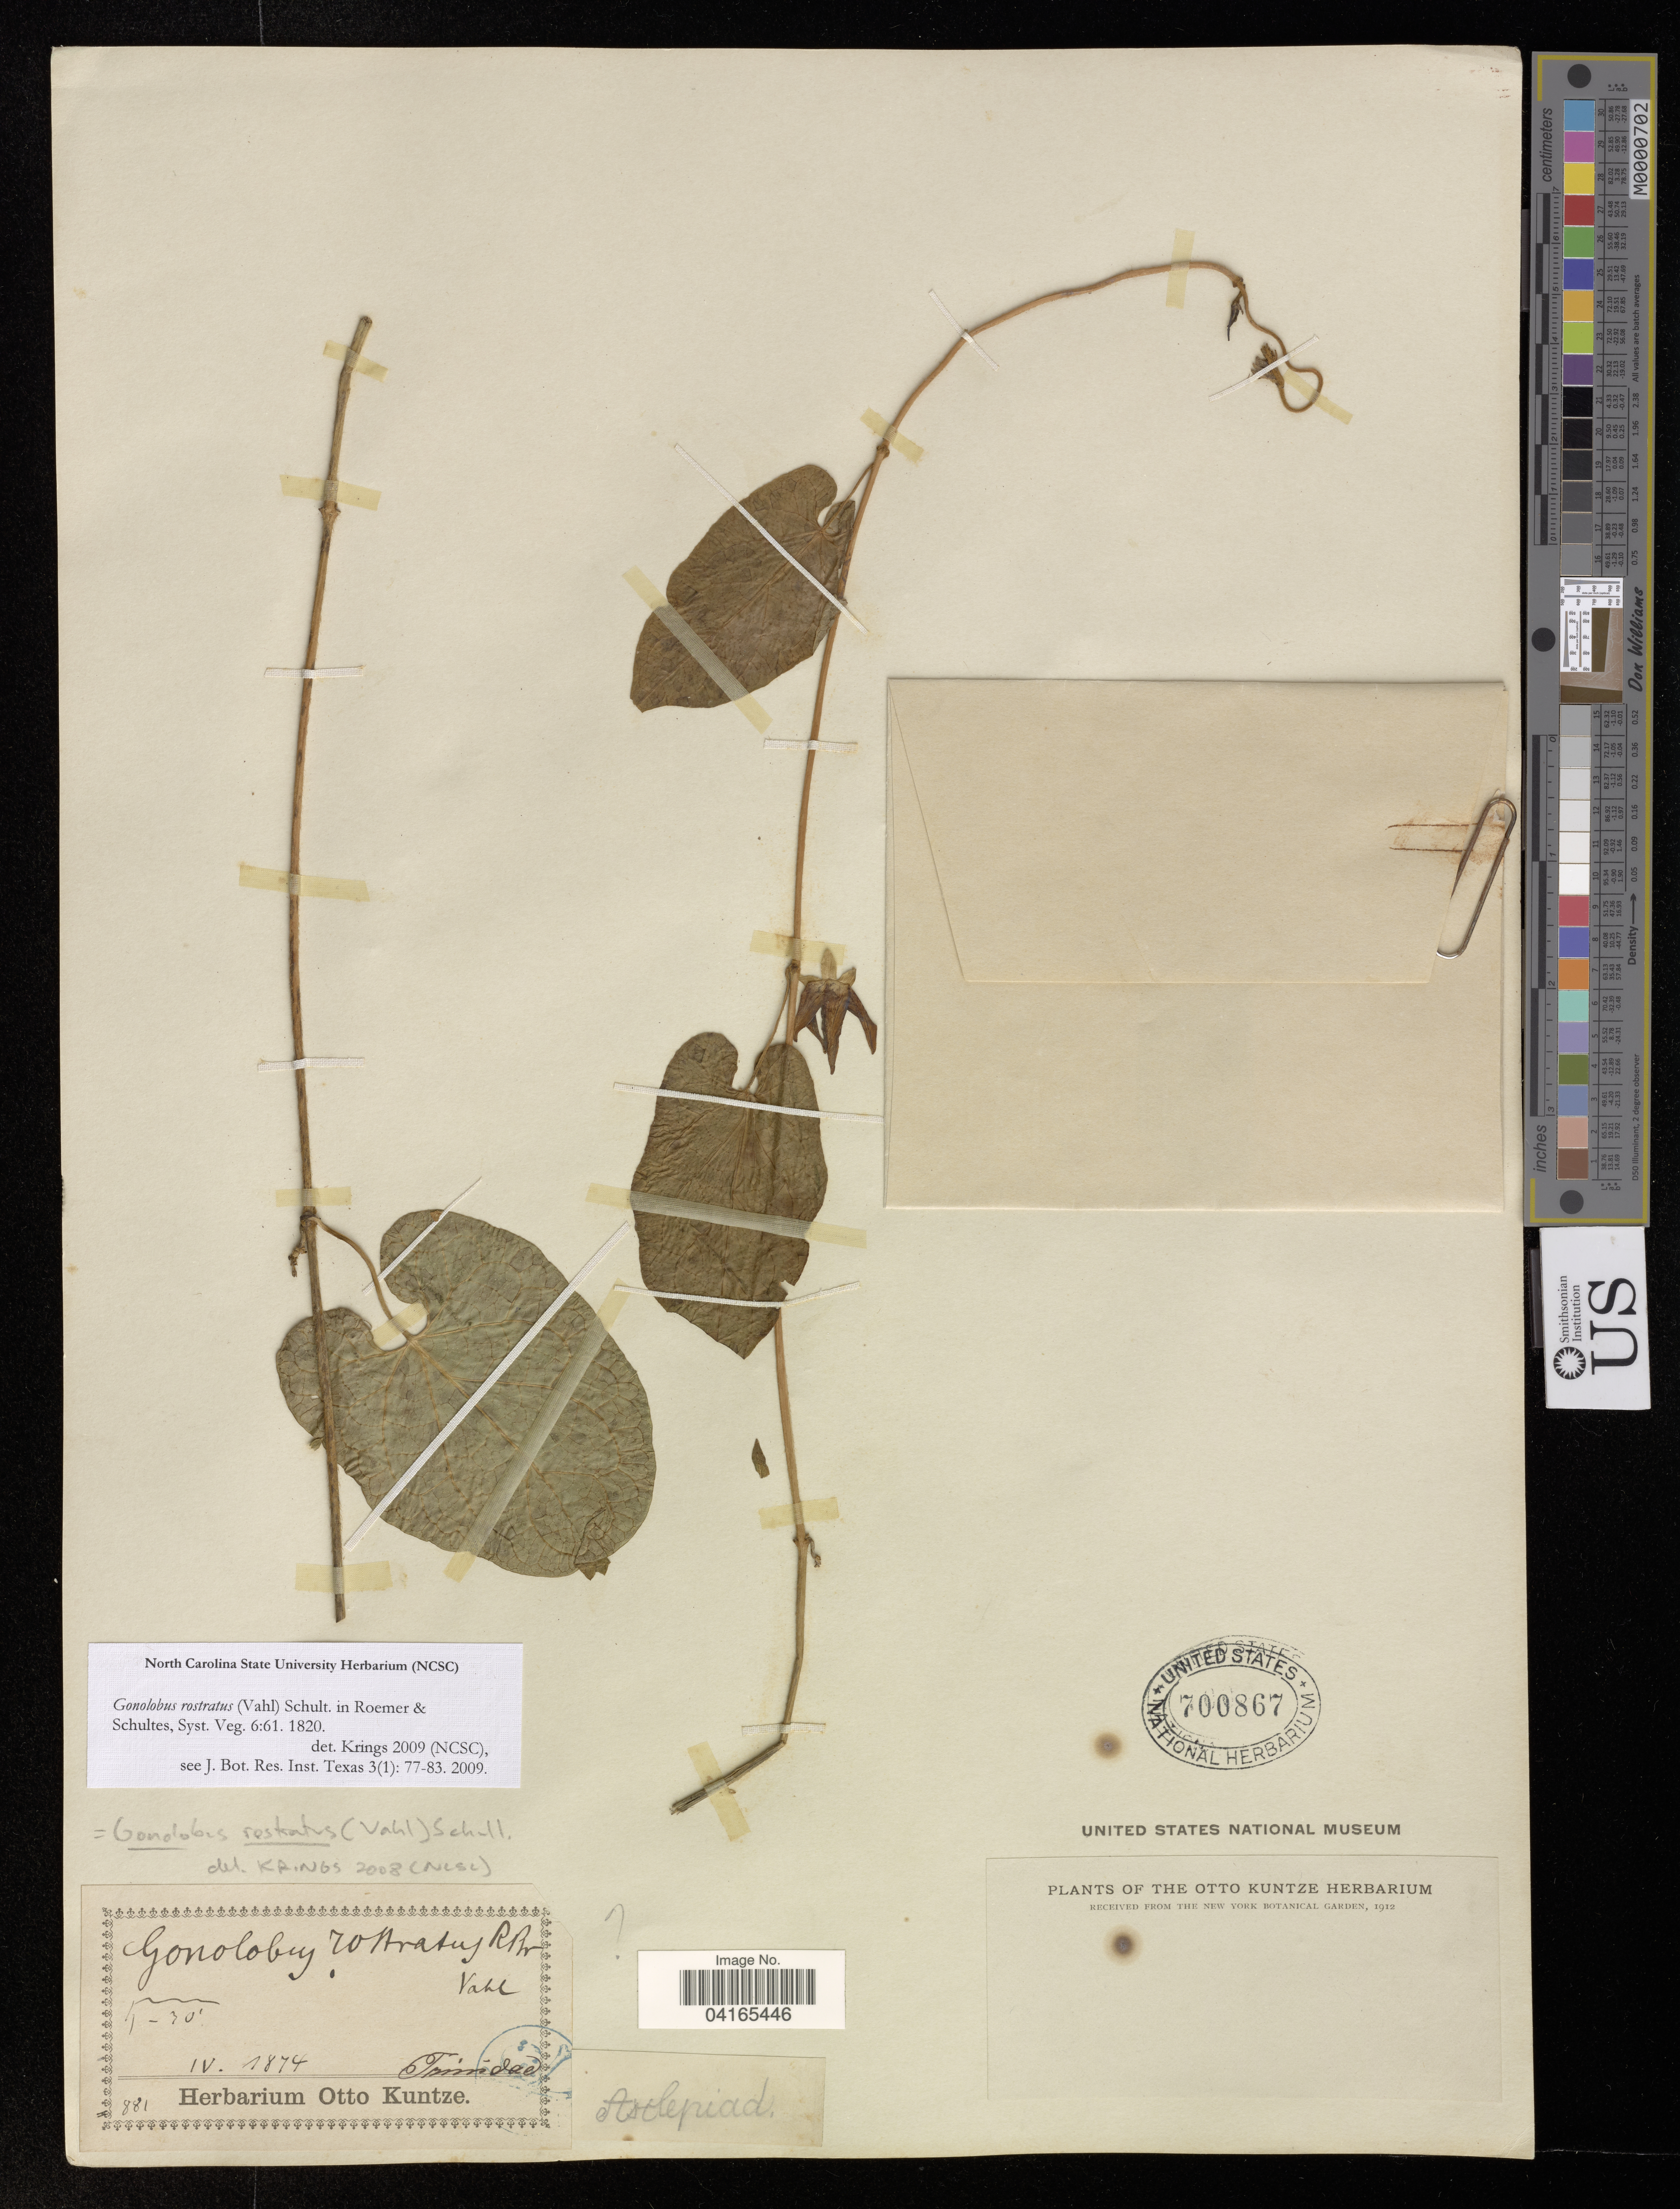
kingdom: Plantae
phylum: Tracheophyta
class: Magnoliopsida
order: Gentianales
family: Apocynaceae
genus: Gonolobus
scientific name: Gonolobus rostratus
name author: (Vahl) Schult.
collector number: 881?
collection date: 1874-04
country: Trinidad and Tobago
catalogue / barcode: US 700867